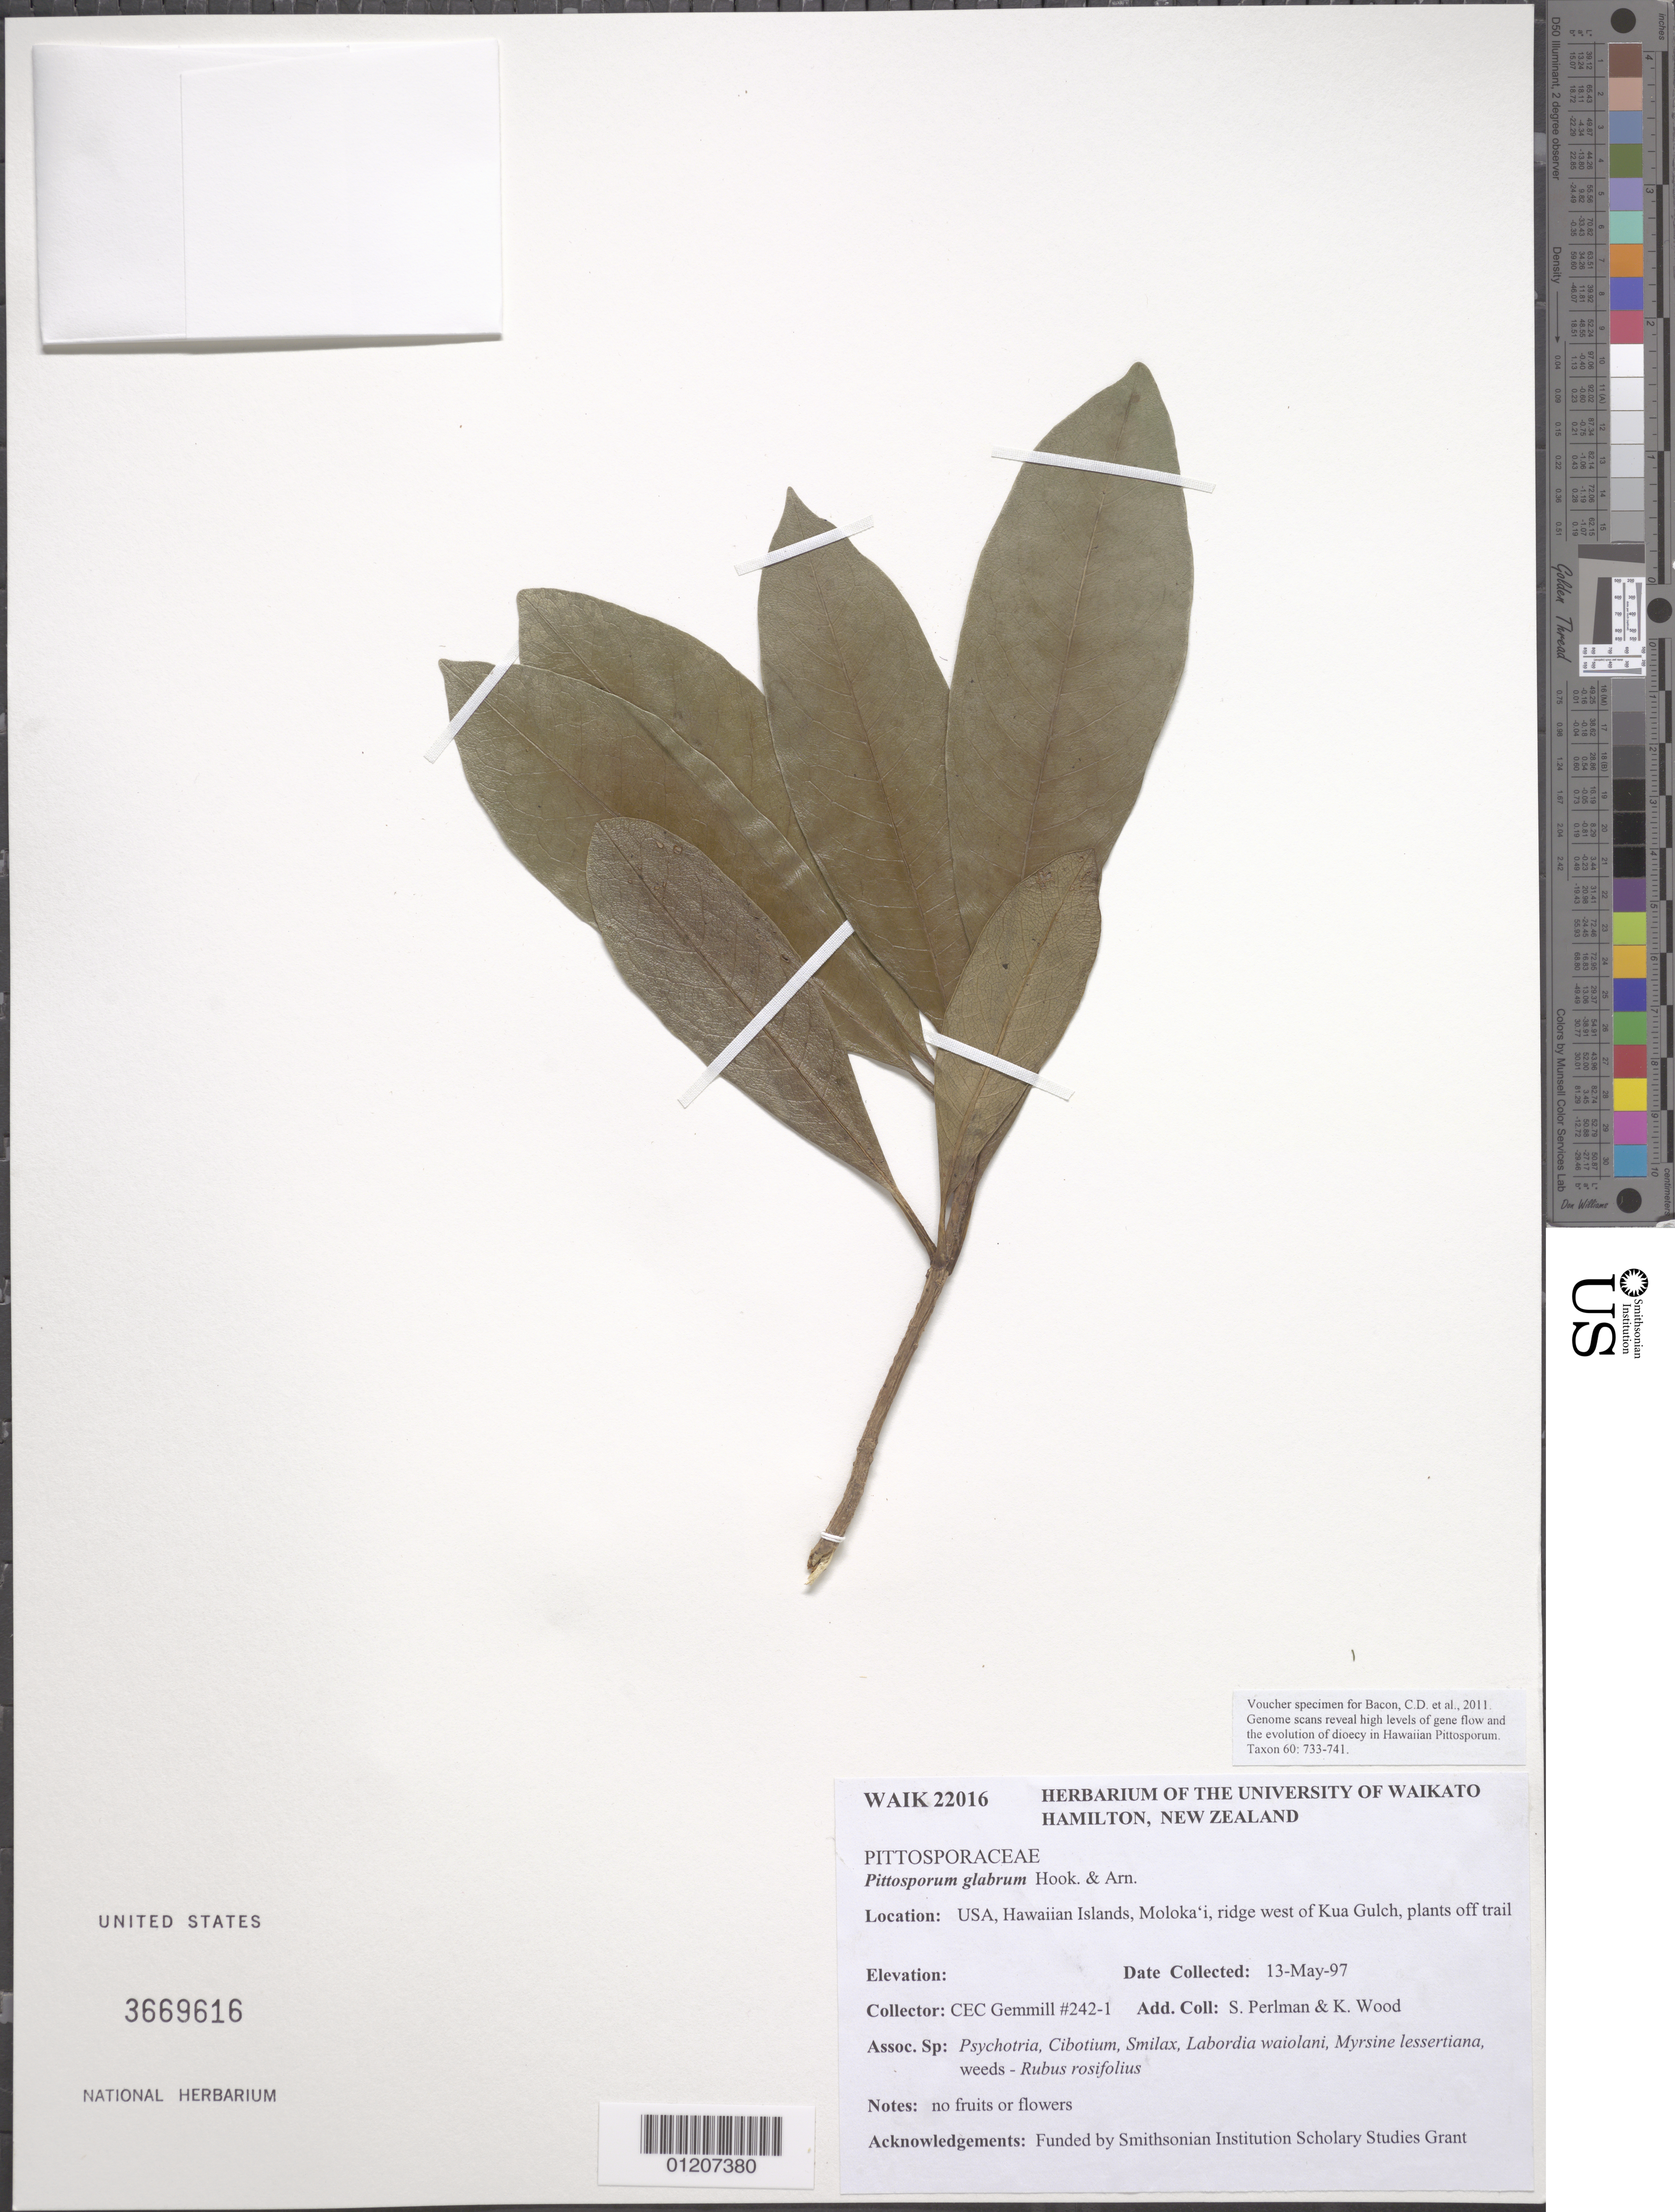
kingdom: Plantae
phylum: Tracheophyta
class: Magnoliopsida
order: Apiales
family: Pittosporaceae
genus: Pittosporum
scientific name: Pittosporum glabrum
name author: Hook. & Arn.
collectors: C. Gemmill, S. P. Perlman & K. R. Wood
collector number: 242-1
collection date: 1997-05-13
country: United States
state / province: Hawaii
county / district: Maui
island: Moloka'i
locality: Ridge west of Kua Gulch, plants off trail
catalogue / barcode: US 3669616